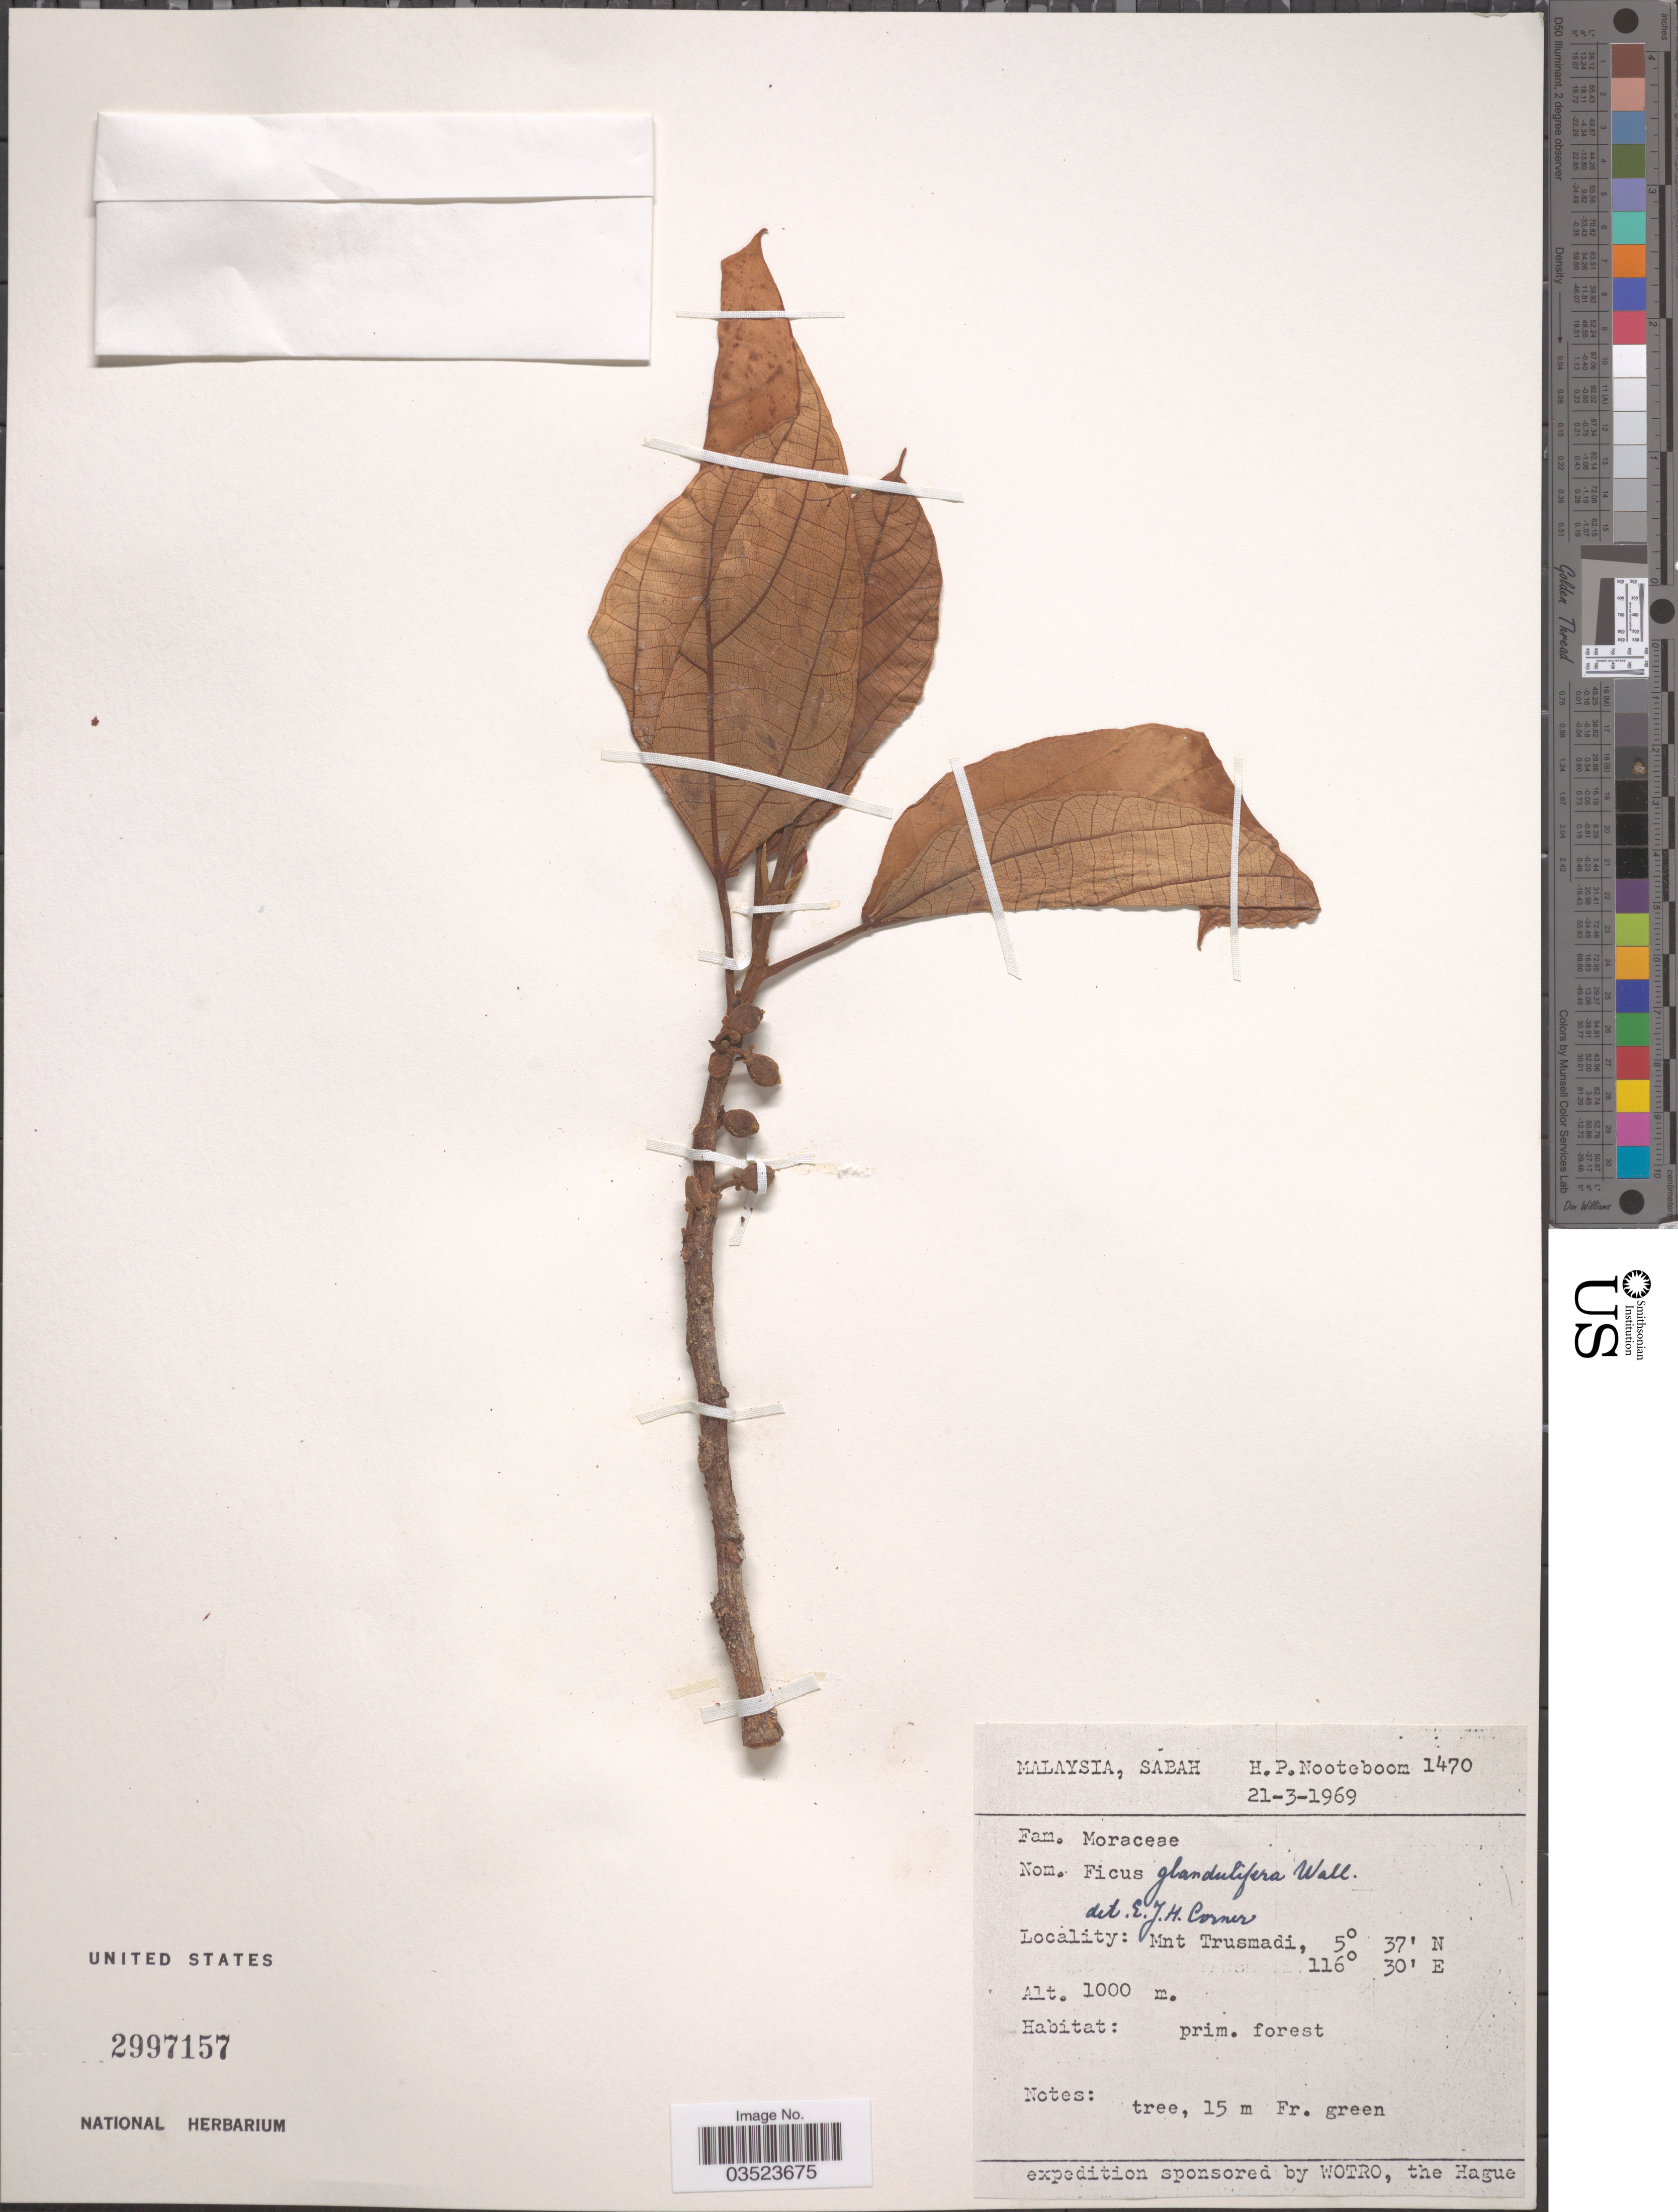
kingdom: Plantae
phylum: Tracheophyta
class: Magnoliopsida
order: Rosales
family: Moraceae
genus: Ficus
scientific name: Ficus glandulifera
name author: Summerh.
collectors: H. P. Nooteboom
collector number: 1470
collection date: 1969-03-21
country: Malaysia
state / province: Sabah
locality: Mnt Trusmadi.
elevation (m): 1000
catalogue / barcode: US 2997157